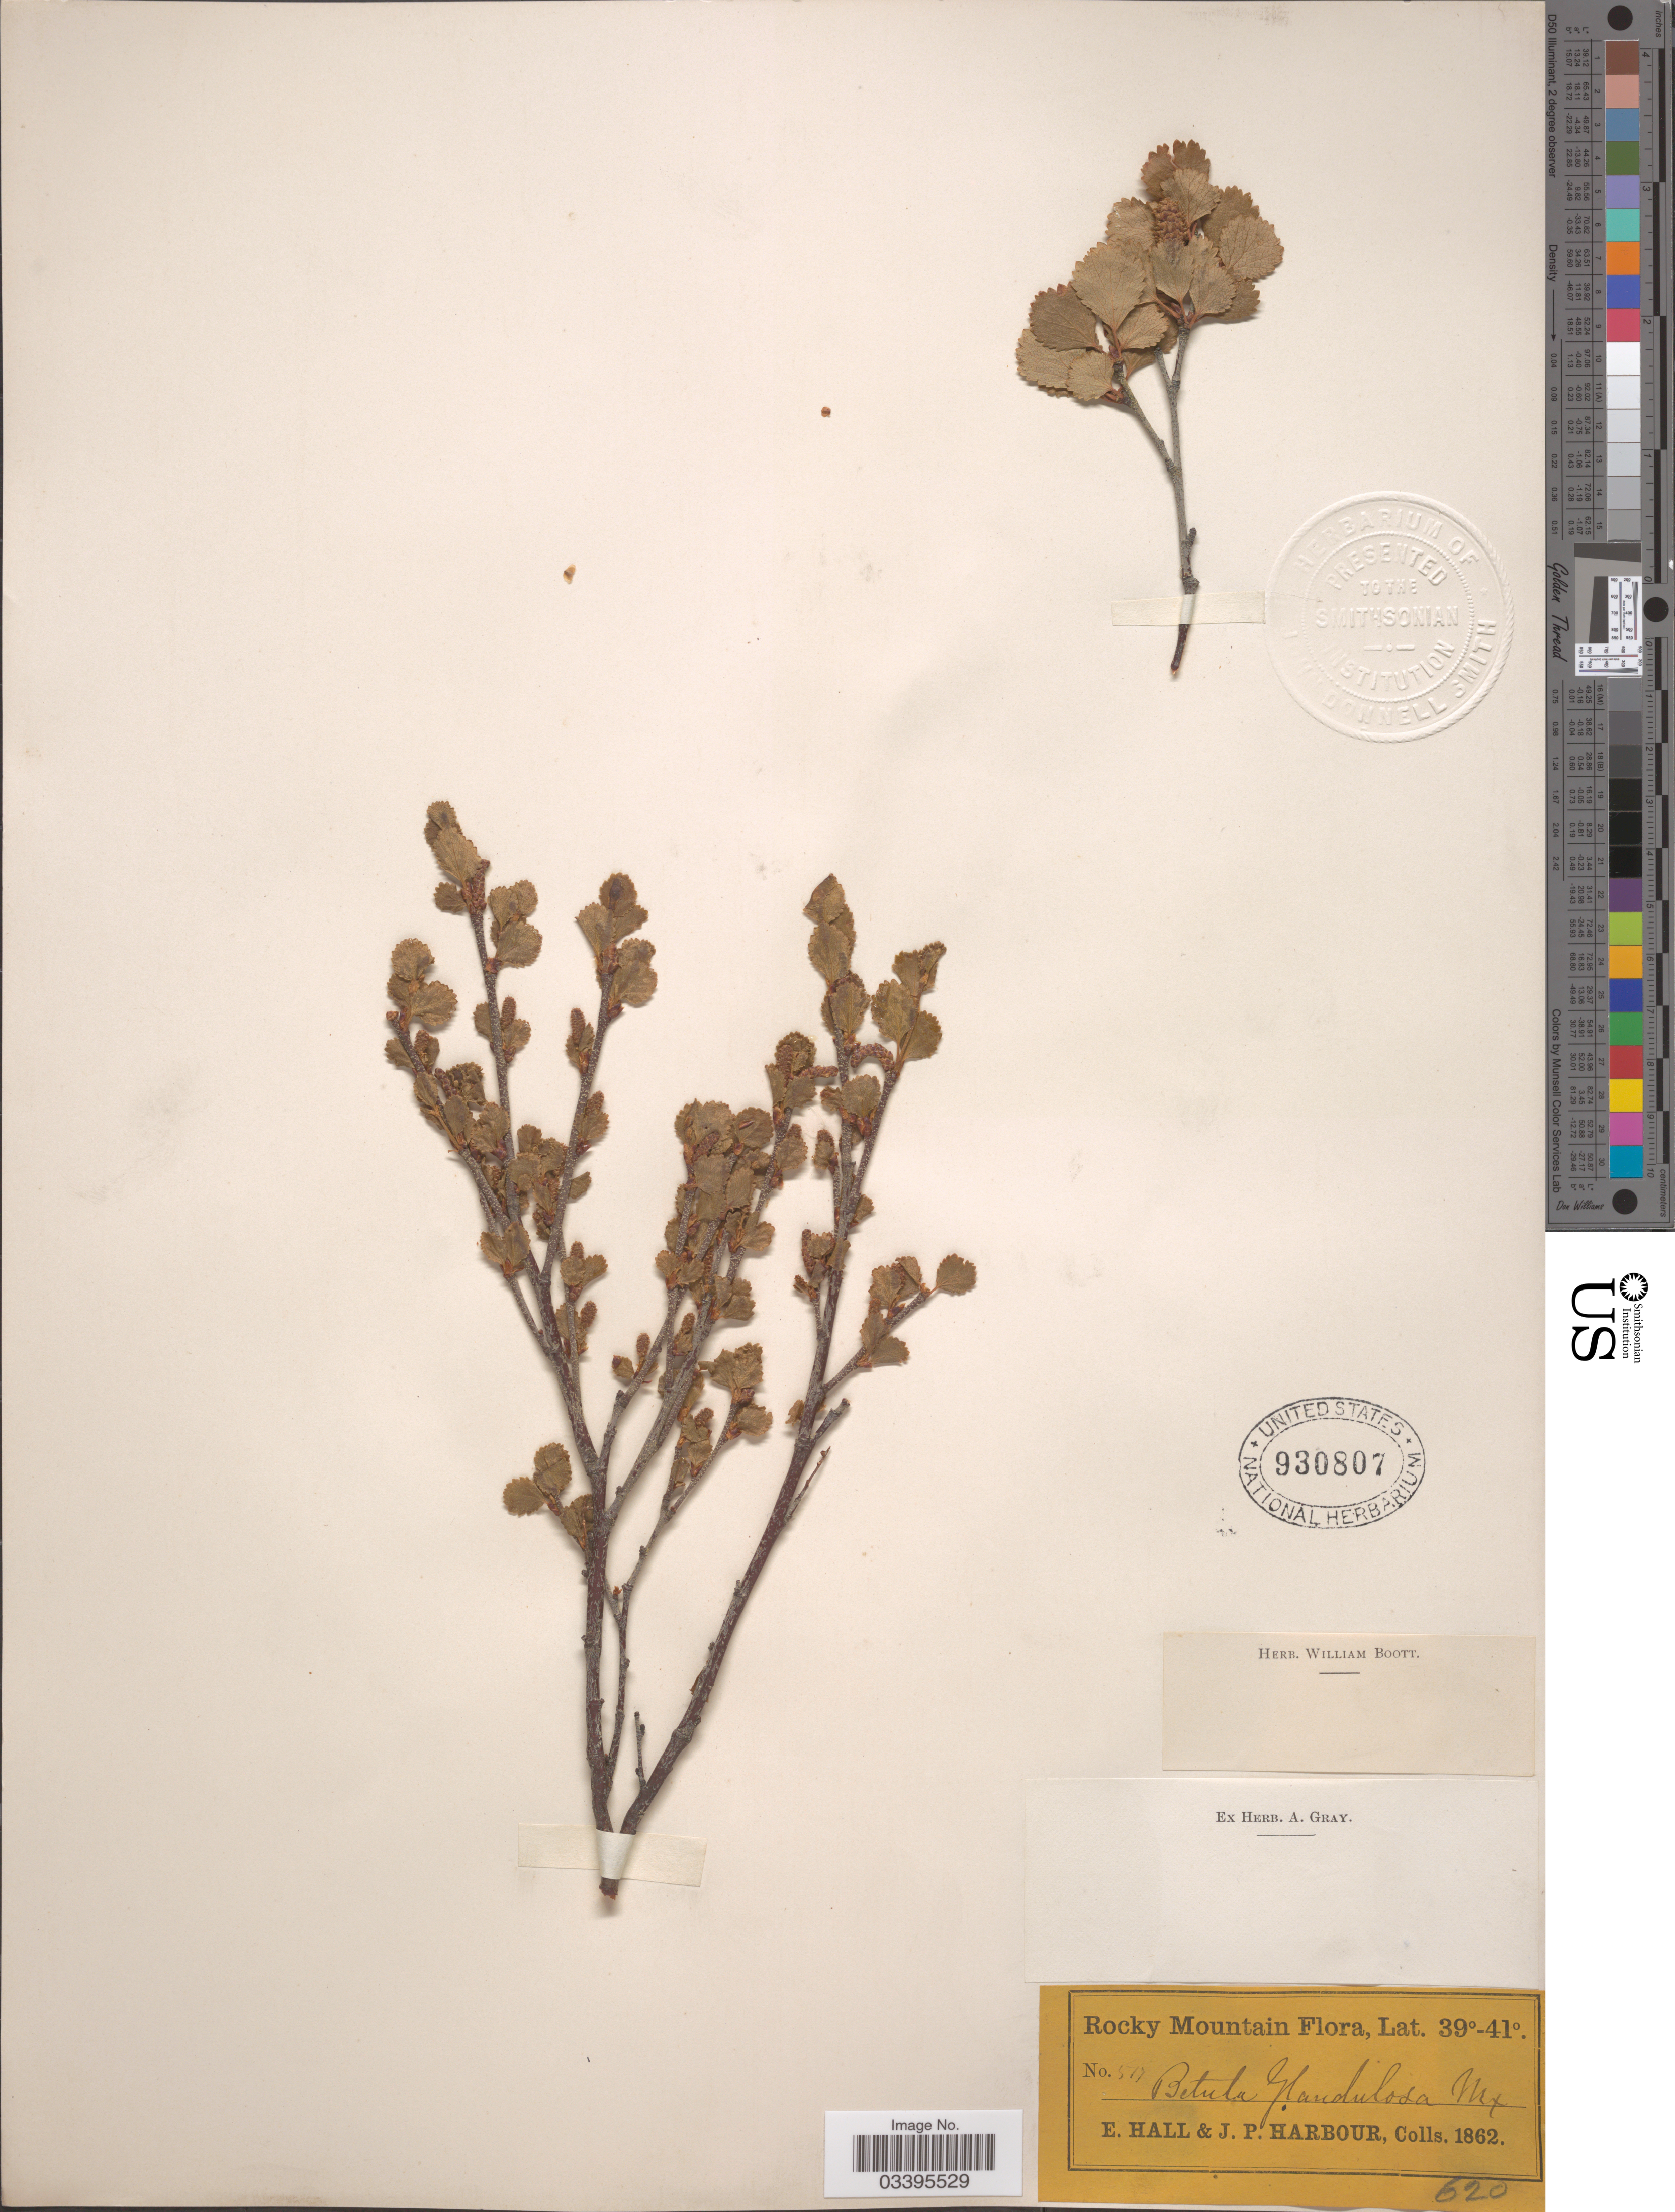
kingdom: Plantae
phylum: Tracheophyta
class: Magnoliopsida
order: Fagales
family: Betulaceae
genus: Betula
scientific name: Betula glandulosa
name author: Michx.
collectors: E. Hall & J. Harbour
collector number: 517*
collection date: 1862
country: United States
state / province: Colorado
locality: Rocky Mountain.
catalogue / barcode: US 930807